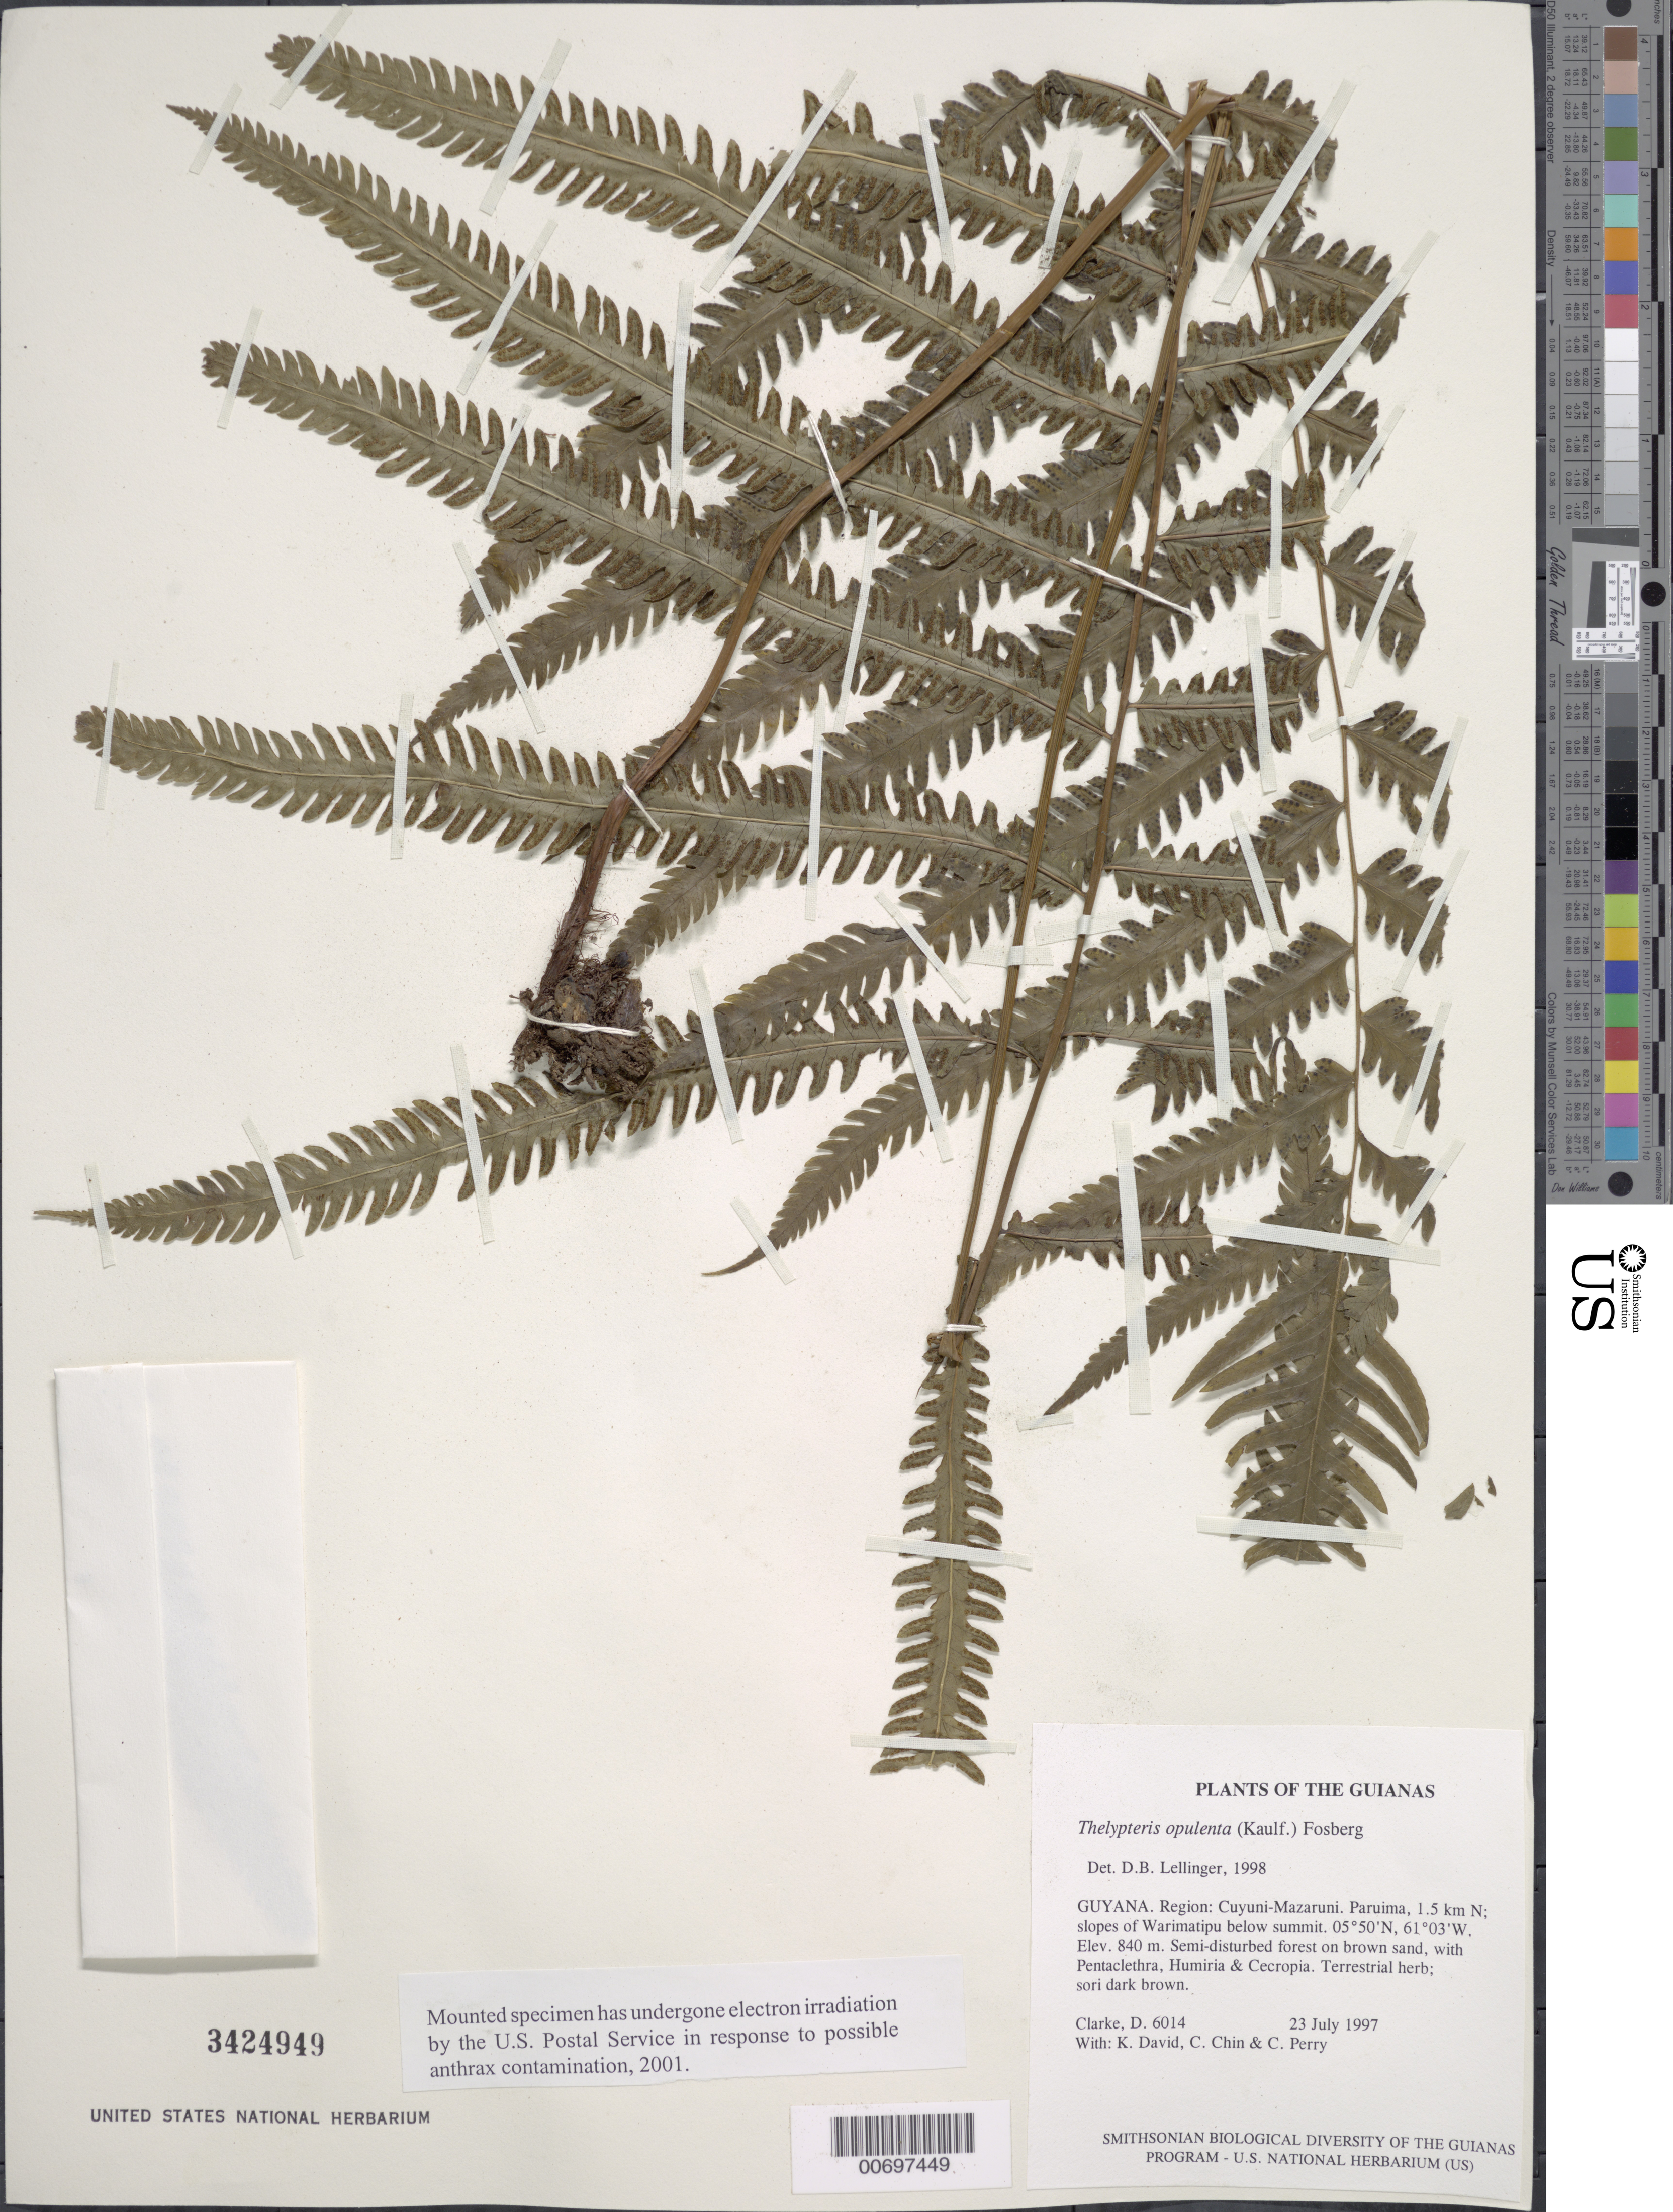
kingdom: Plantae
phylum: Tracheophyta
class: Polypodiopsida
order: Polypodiales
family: Thelypteridaceae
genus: Amphineuron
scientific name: Amphineuron opulentum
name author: (Kaulf.) Holttum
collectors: H. D. Clarke, K. David, C. Chin & C. Perry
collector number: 6014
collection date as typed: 23 July 1997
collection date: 1997-07-23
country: Guyana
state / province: Cuyuni-Mazaruni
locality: Paruima, 1.5 km N; slopes of Warimatipu below summit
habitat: Semi-disturbed forest on brown sand, with Pentaclethra, Humiria & Cecropia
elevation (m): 840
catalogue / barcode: US 3424949